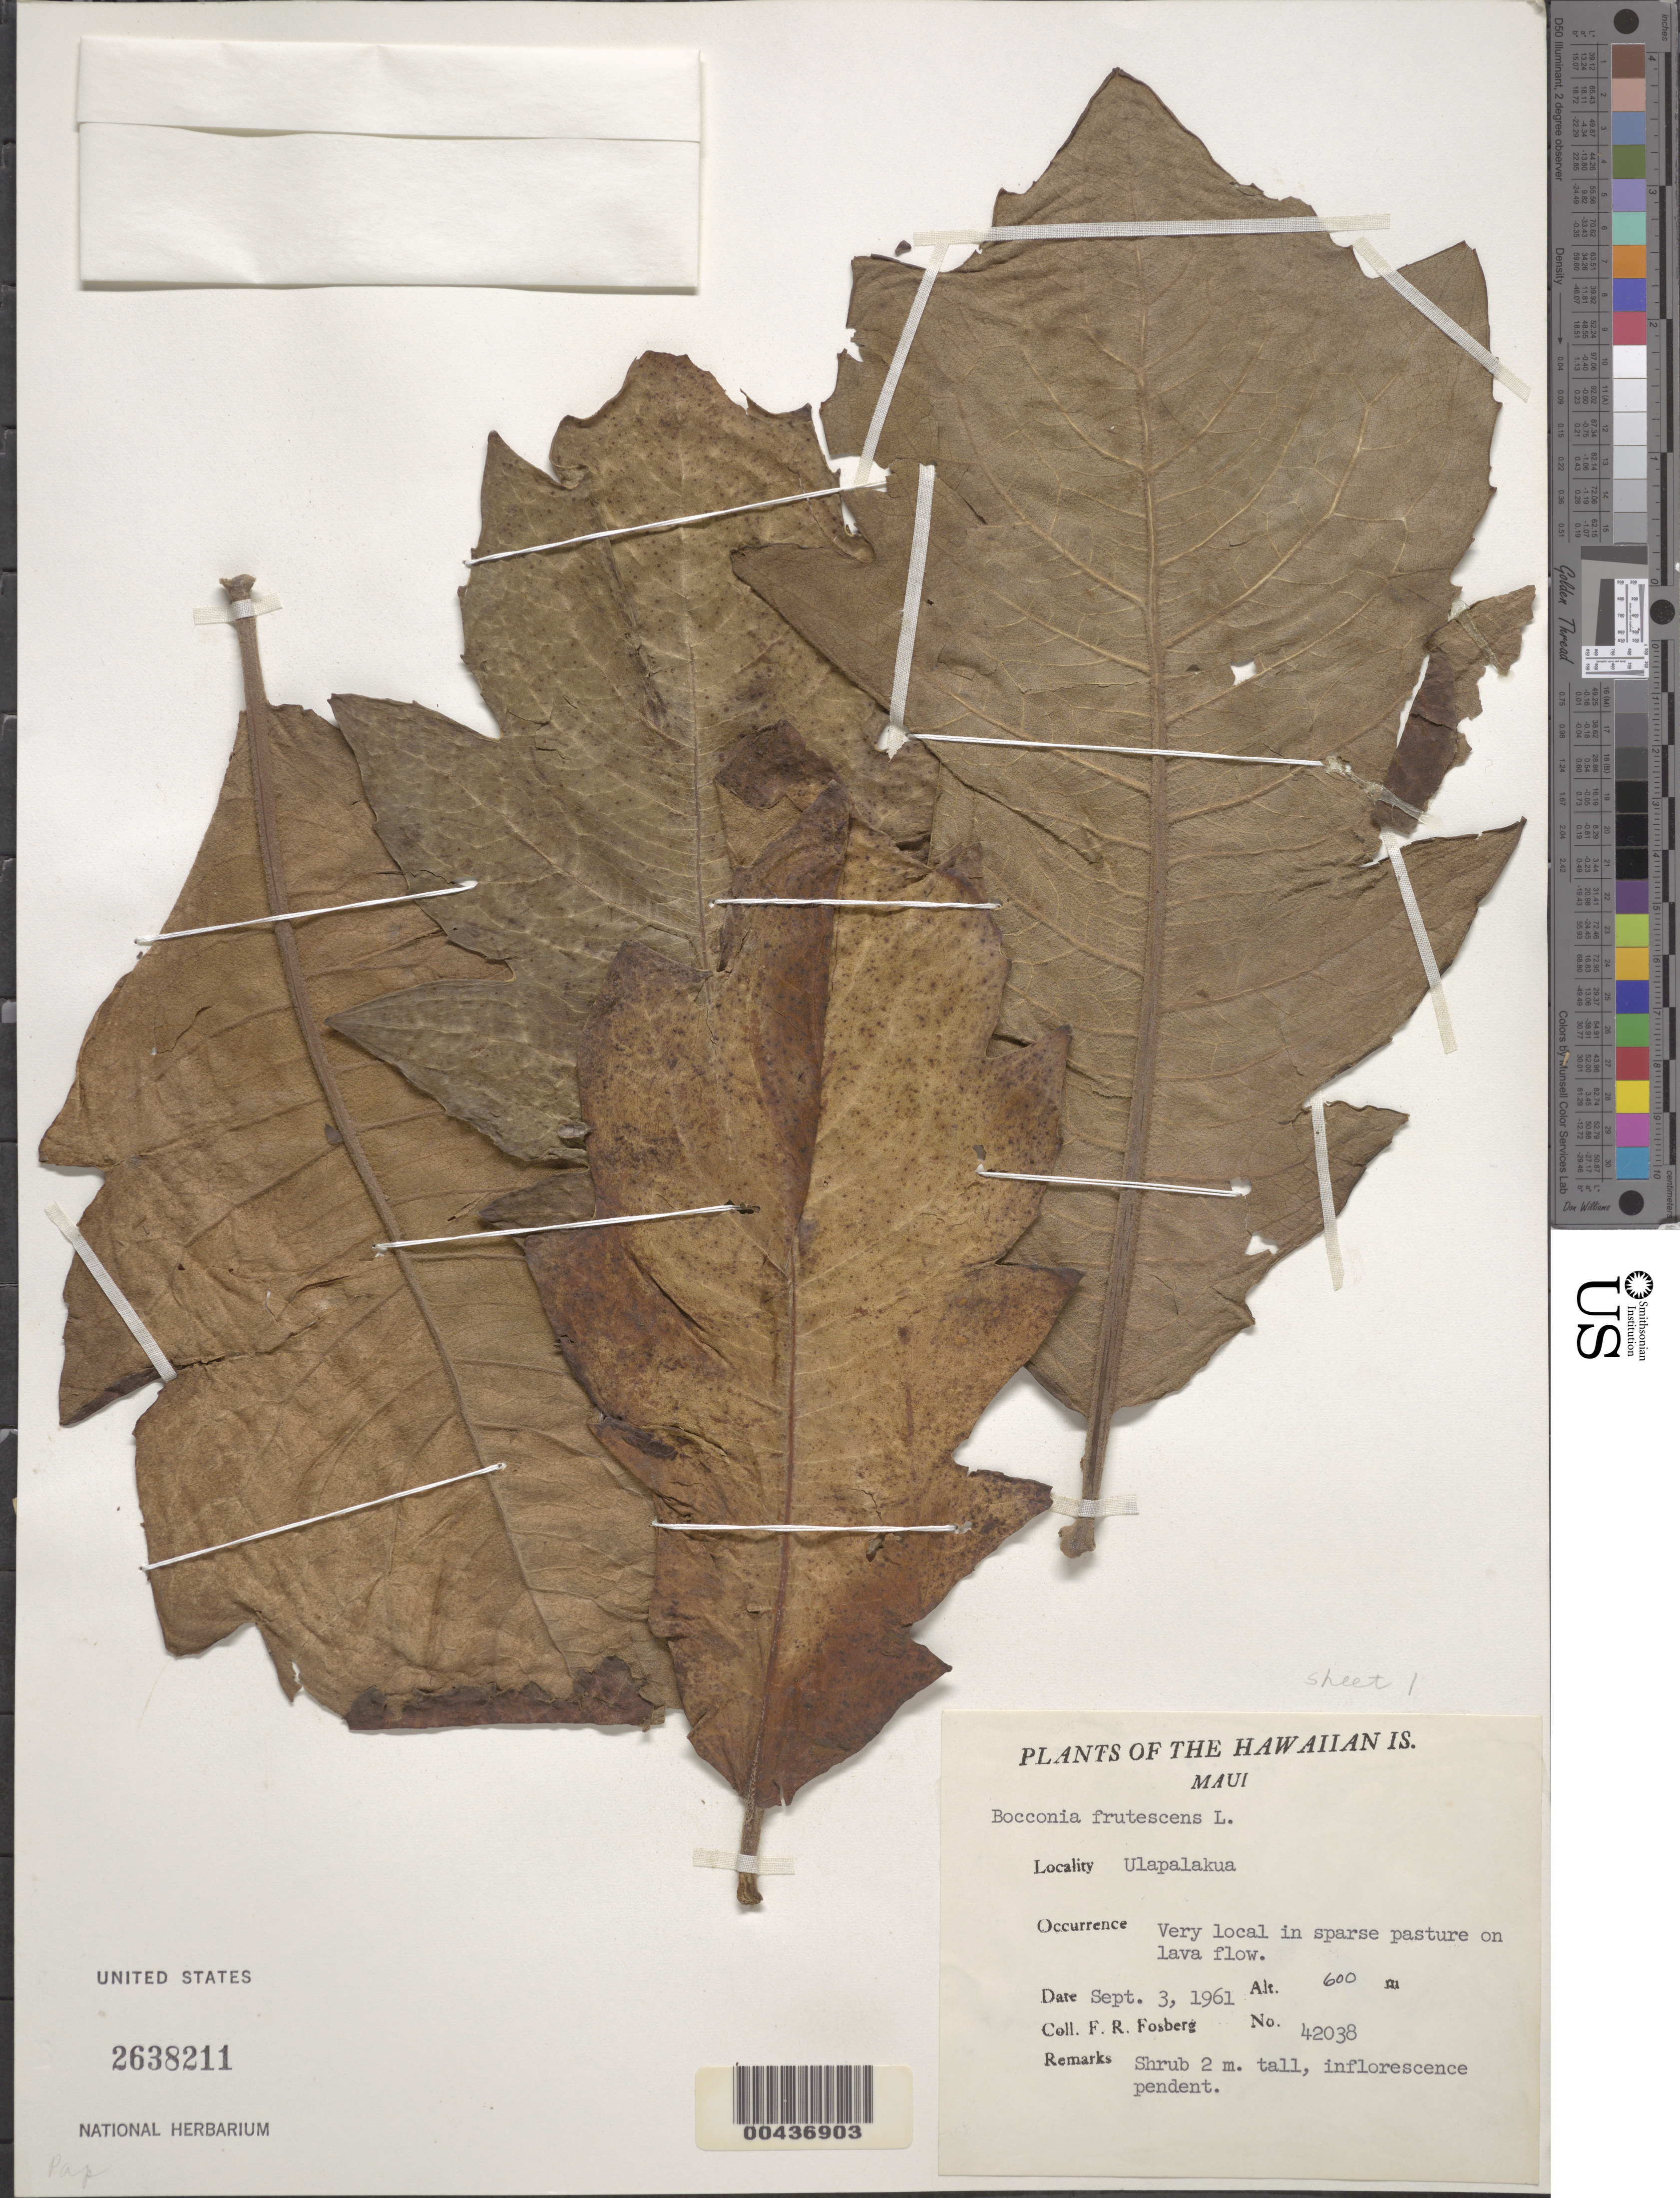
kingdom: Plantae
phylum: Tracheophyta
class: Magnoliopsida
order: Ranunculales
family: Papaveraceae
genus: Bocconia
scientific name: Bocconia frutescens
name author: L.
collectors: F. R. Fosberg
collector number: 42038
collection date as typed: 3 Sep 1961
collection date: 1961-09-03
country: United States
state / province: Hawaii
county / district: Maui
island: Maui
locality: Ulapalakua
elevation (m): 600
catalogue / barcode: US 2638211